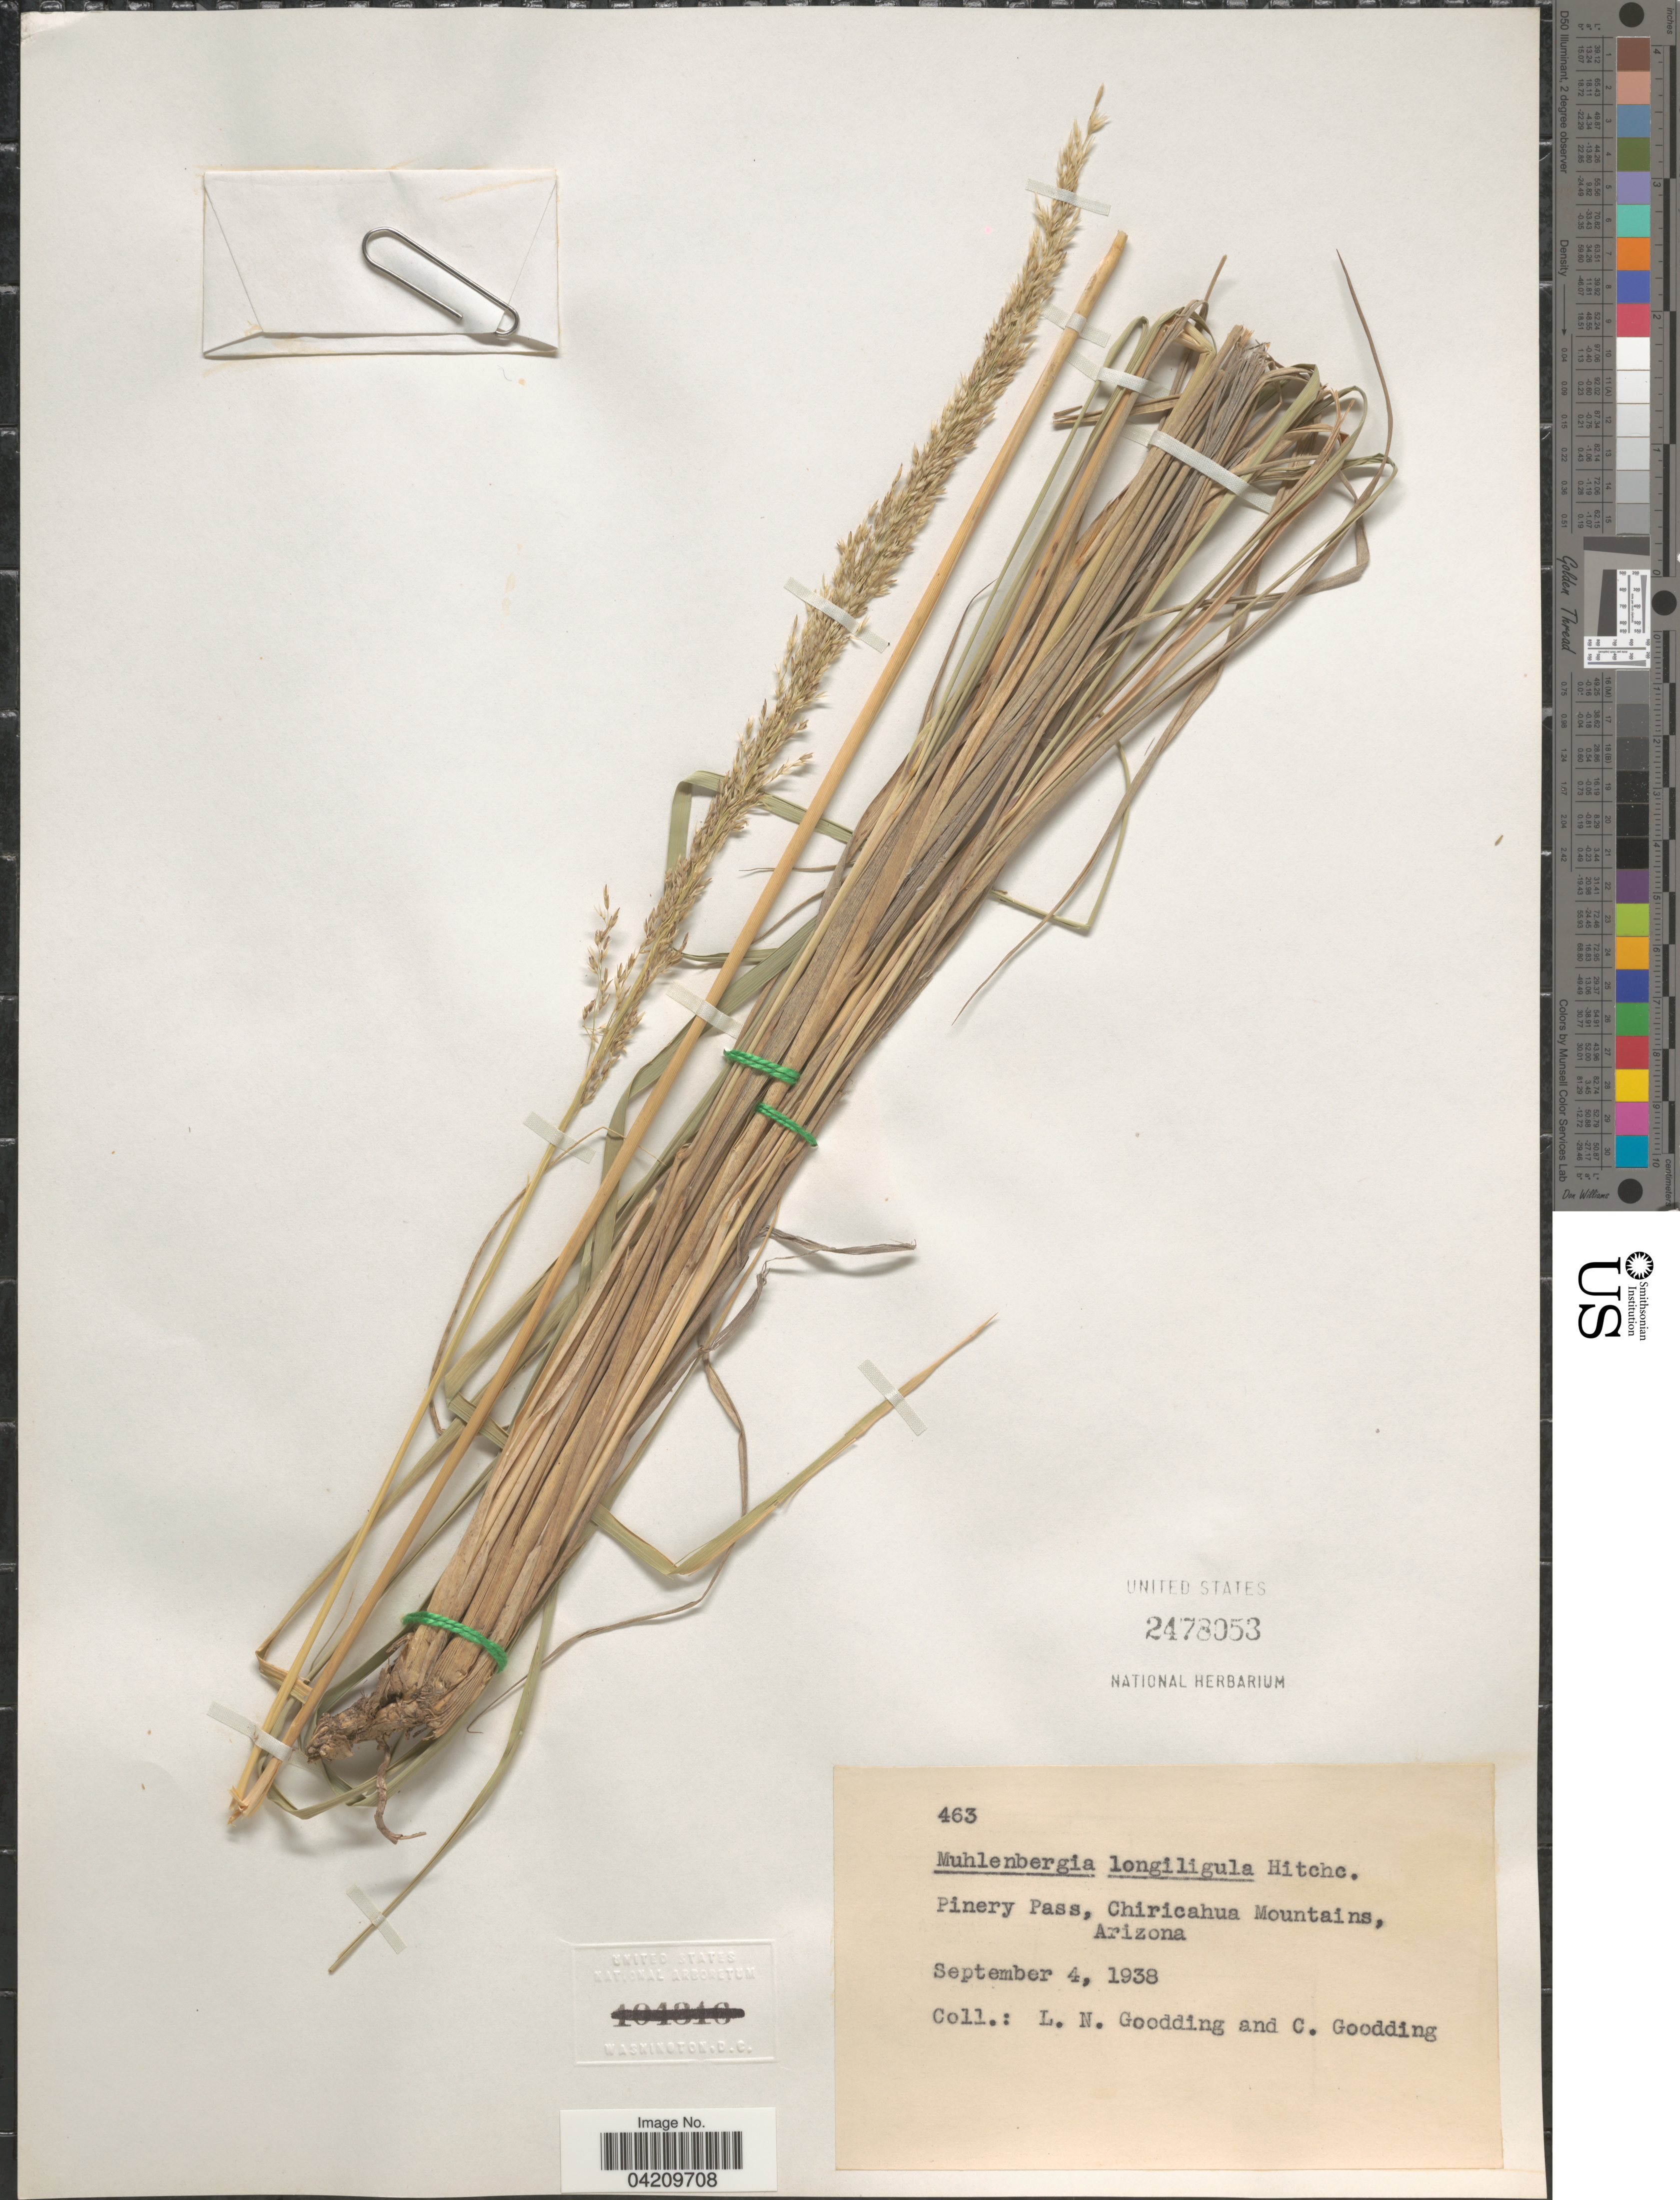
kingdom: Plantae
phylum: Tracheophyta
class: Liliopsida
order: Poales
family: Poaceae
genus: Muhlenbergia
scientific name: Muhlenbergia longiligula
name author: Hitchc.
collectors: L. N. Goodding & C. Goodding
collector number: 463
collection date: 1938-09-04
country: United States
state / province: Arizona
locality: Pinery Pass, Chiricahua Mountains.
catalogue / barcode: US 2478053